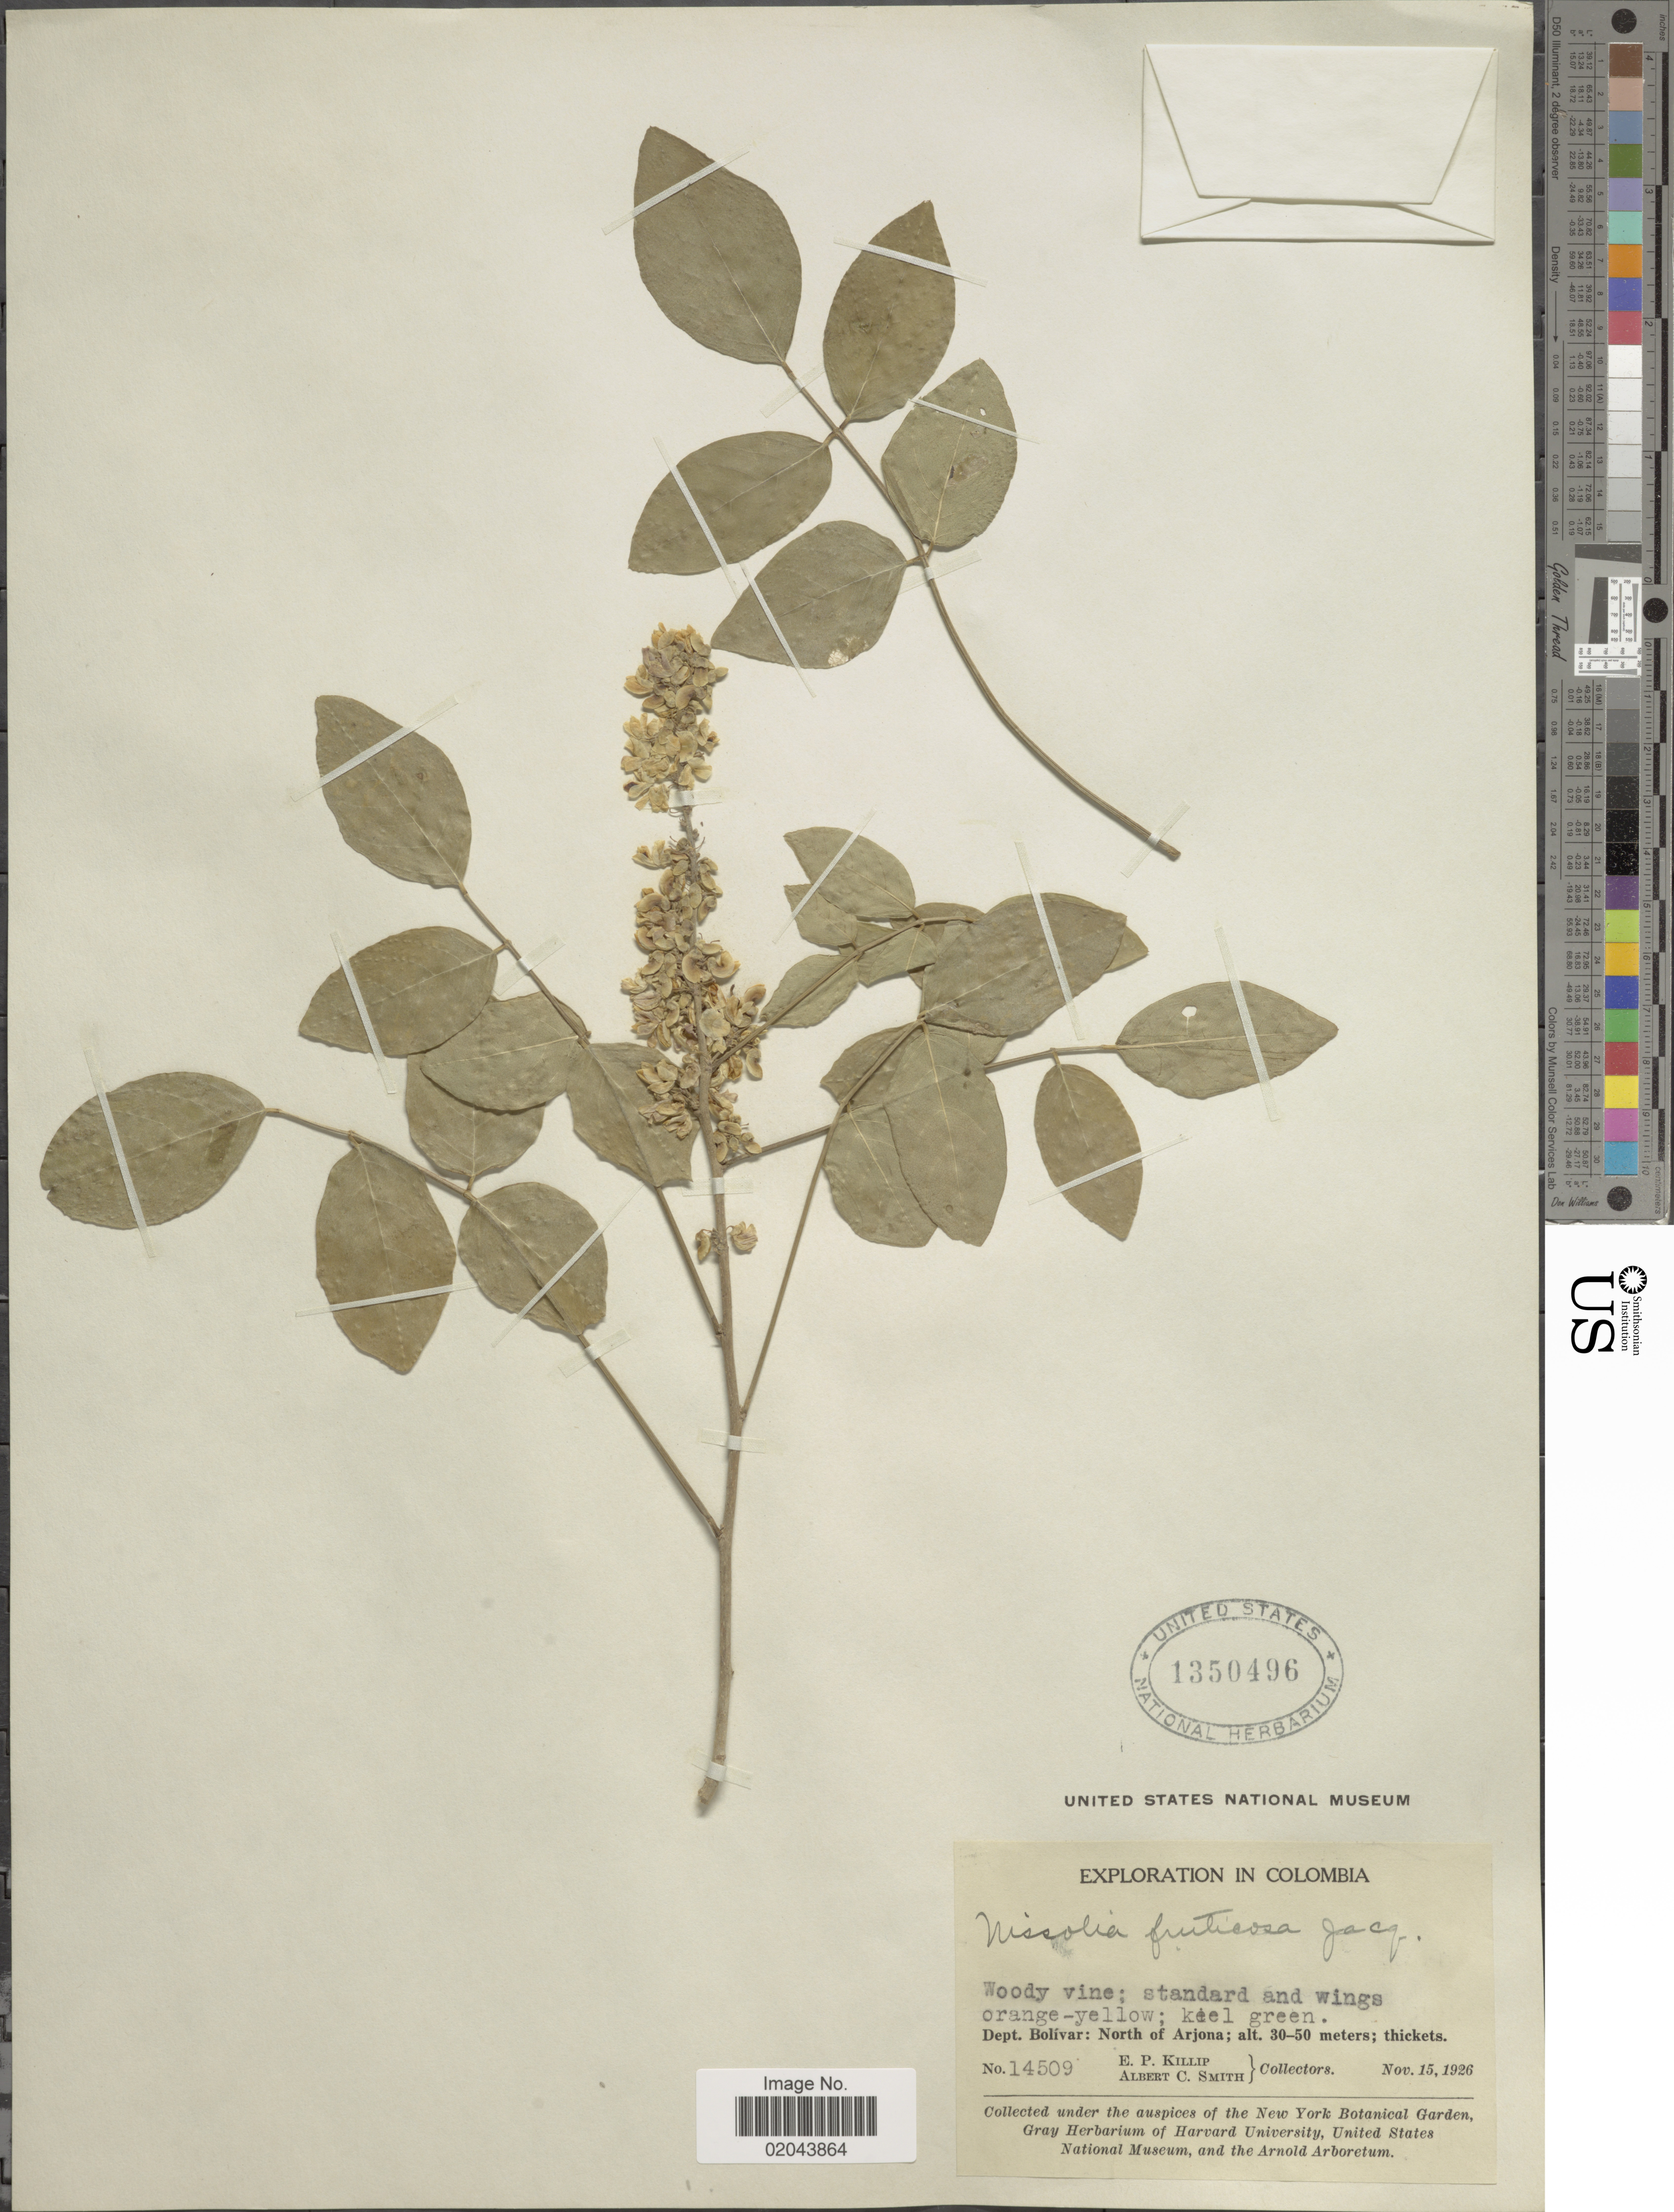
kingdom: Plantae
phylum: Tracheophyta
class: Magnoliopsida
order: Fabales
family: Fabaceae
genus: Nissolia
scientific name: Nissolia fruticosa var. fruticosa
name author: Jacq.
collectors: E. P. Killip & A. C. Smith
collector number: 14509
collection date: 1926-11-15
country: Colombia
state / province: Bolívar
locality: North of Arjona.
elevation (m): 30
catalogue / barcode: US 1350496